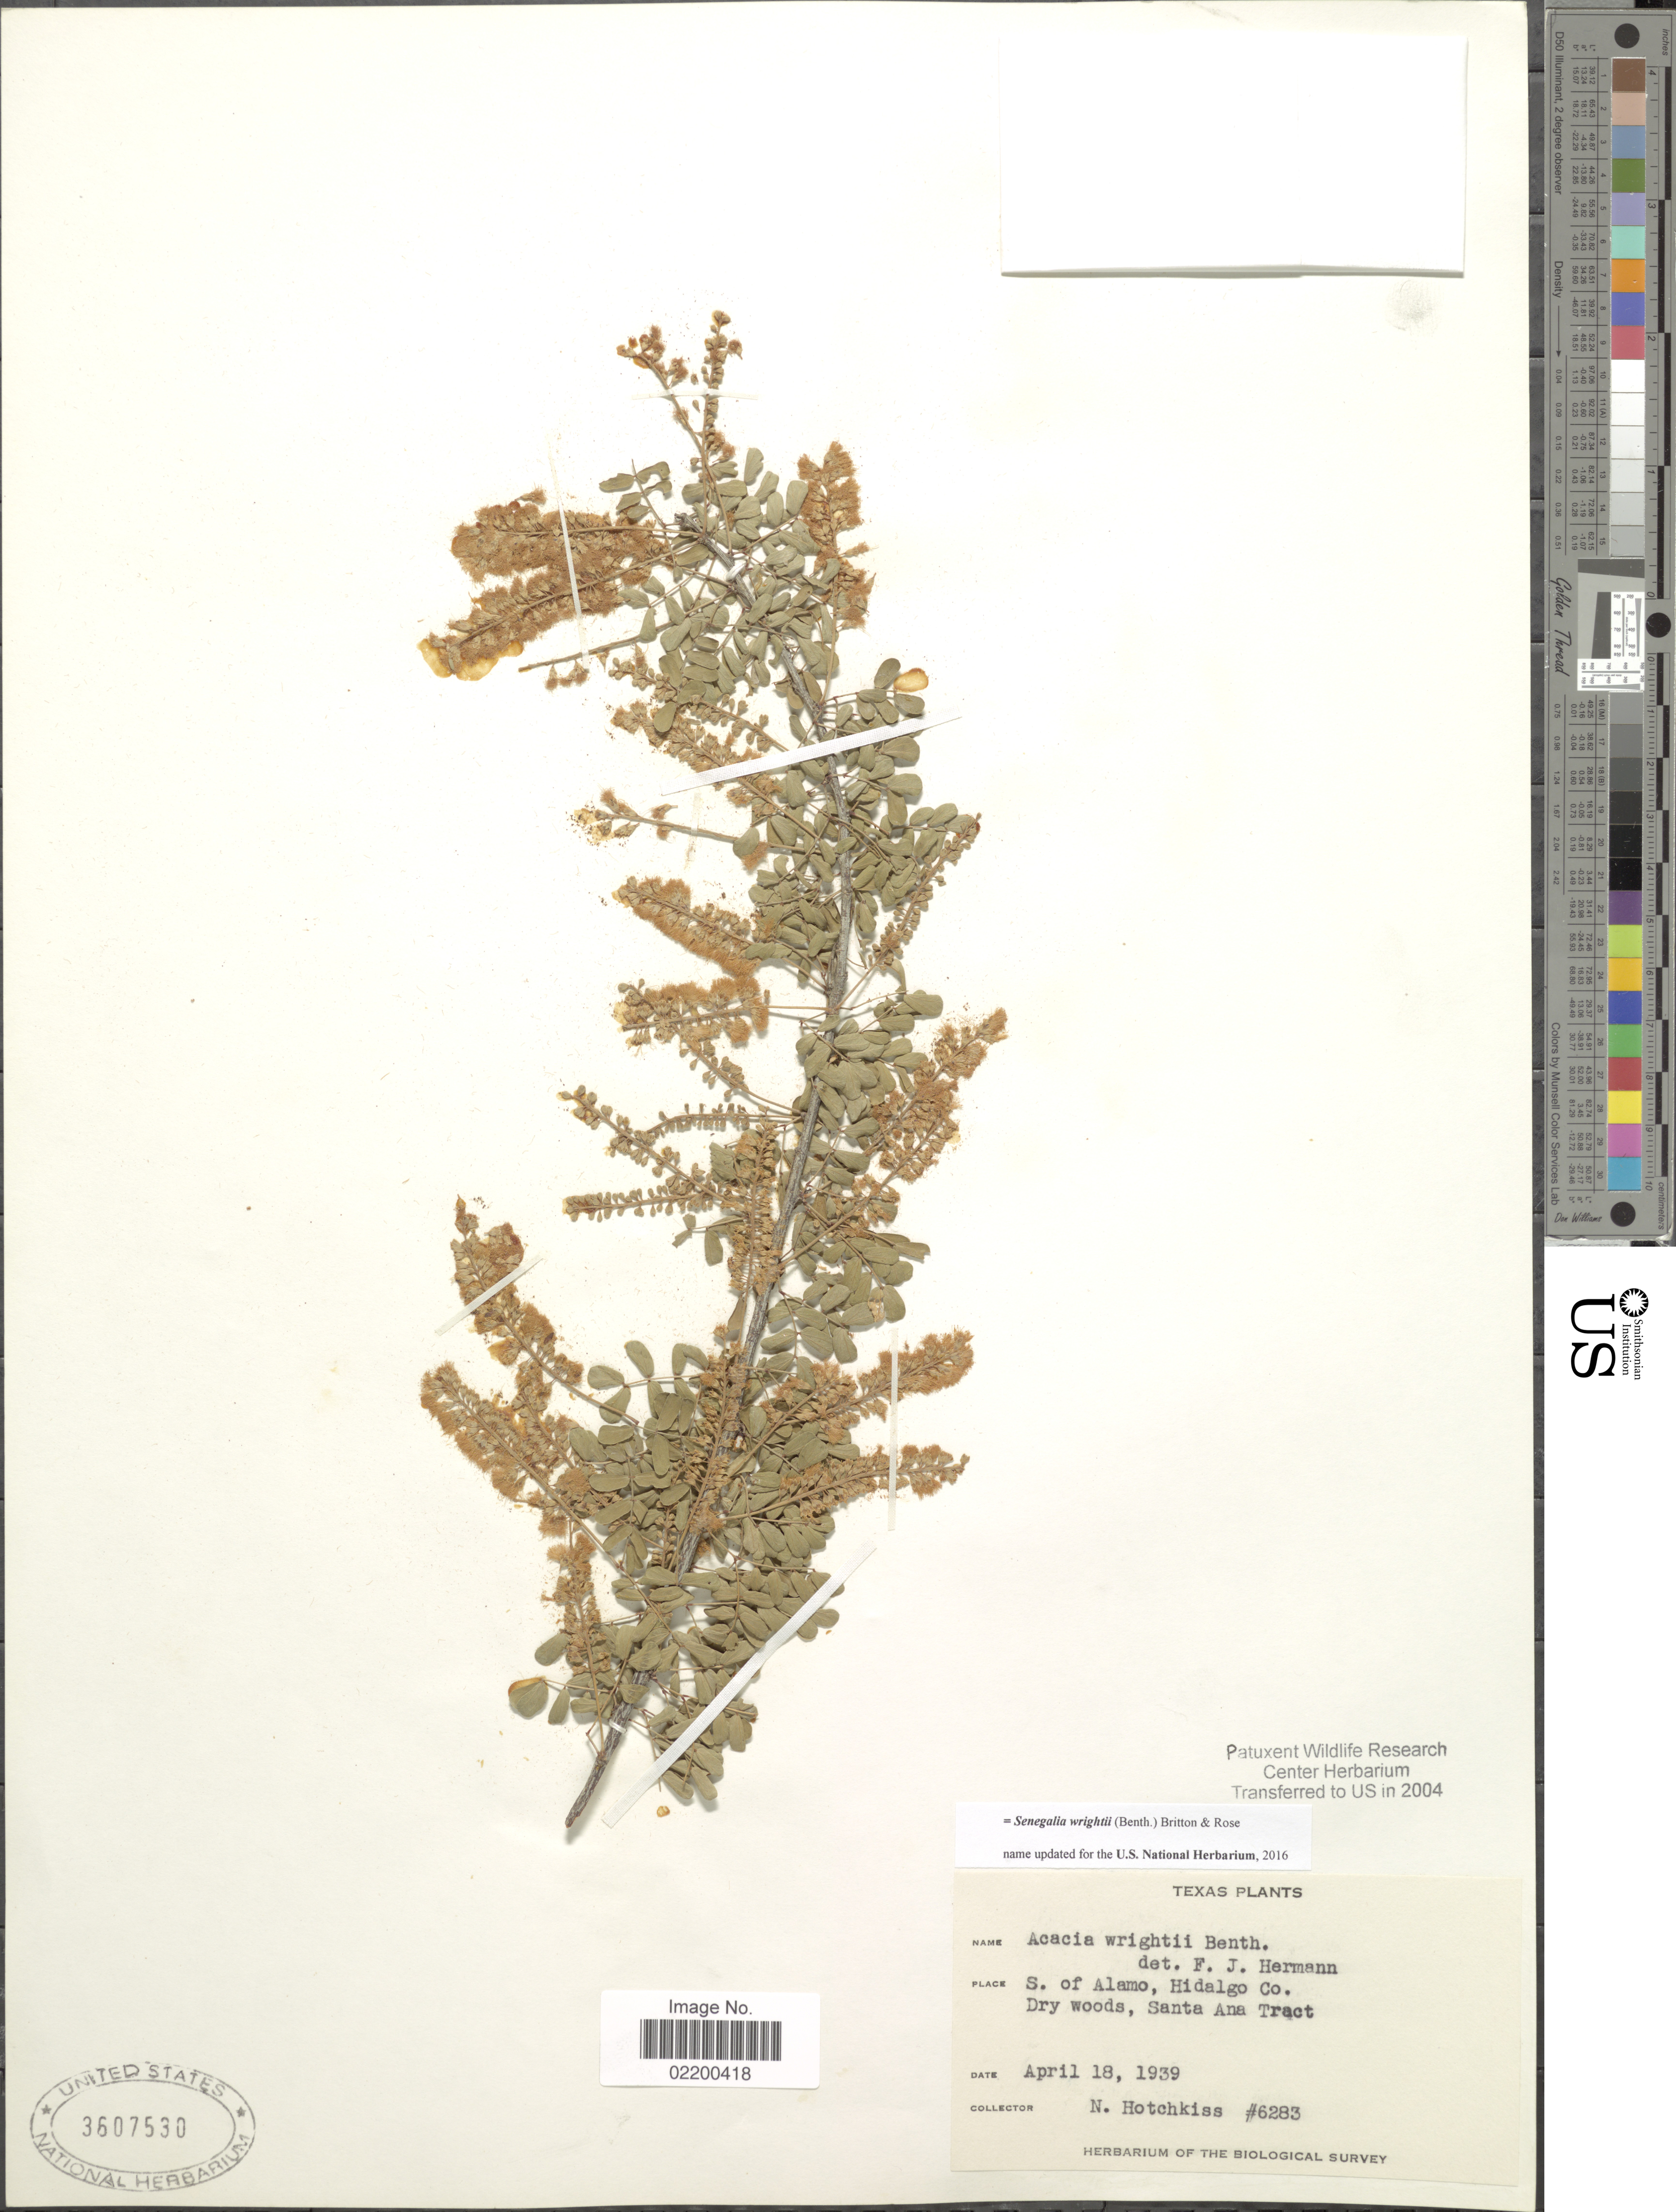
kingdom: Plantae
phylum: Tracheophyta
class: Magnoliopsida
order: Fabales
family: Fabaceae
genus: Senegalia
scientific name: Senegalia wrightii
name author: (Benth.) Britton & Rose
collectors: N. Hotchkiss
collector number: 6283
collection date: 1939-04-18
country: United States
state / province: Texas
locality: S. of Alamo, Hodalgo Co. Dry woods, Santa Ana Tract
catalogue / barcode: US 3607530